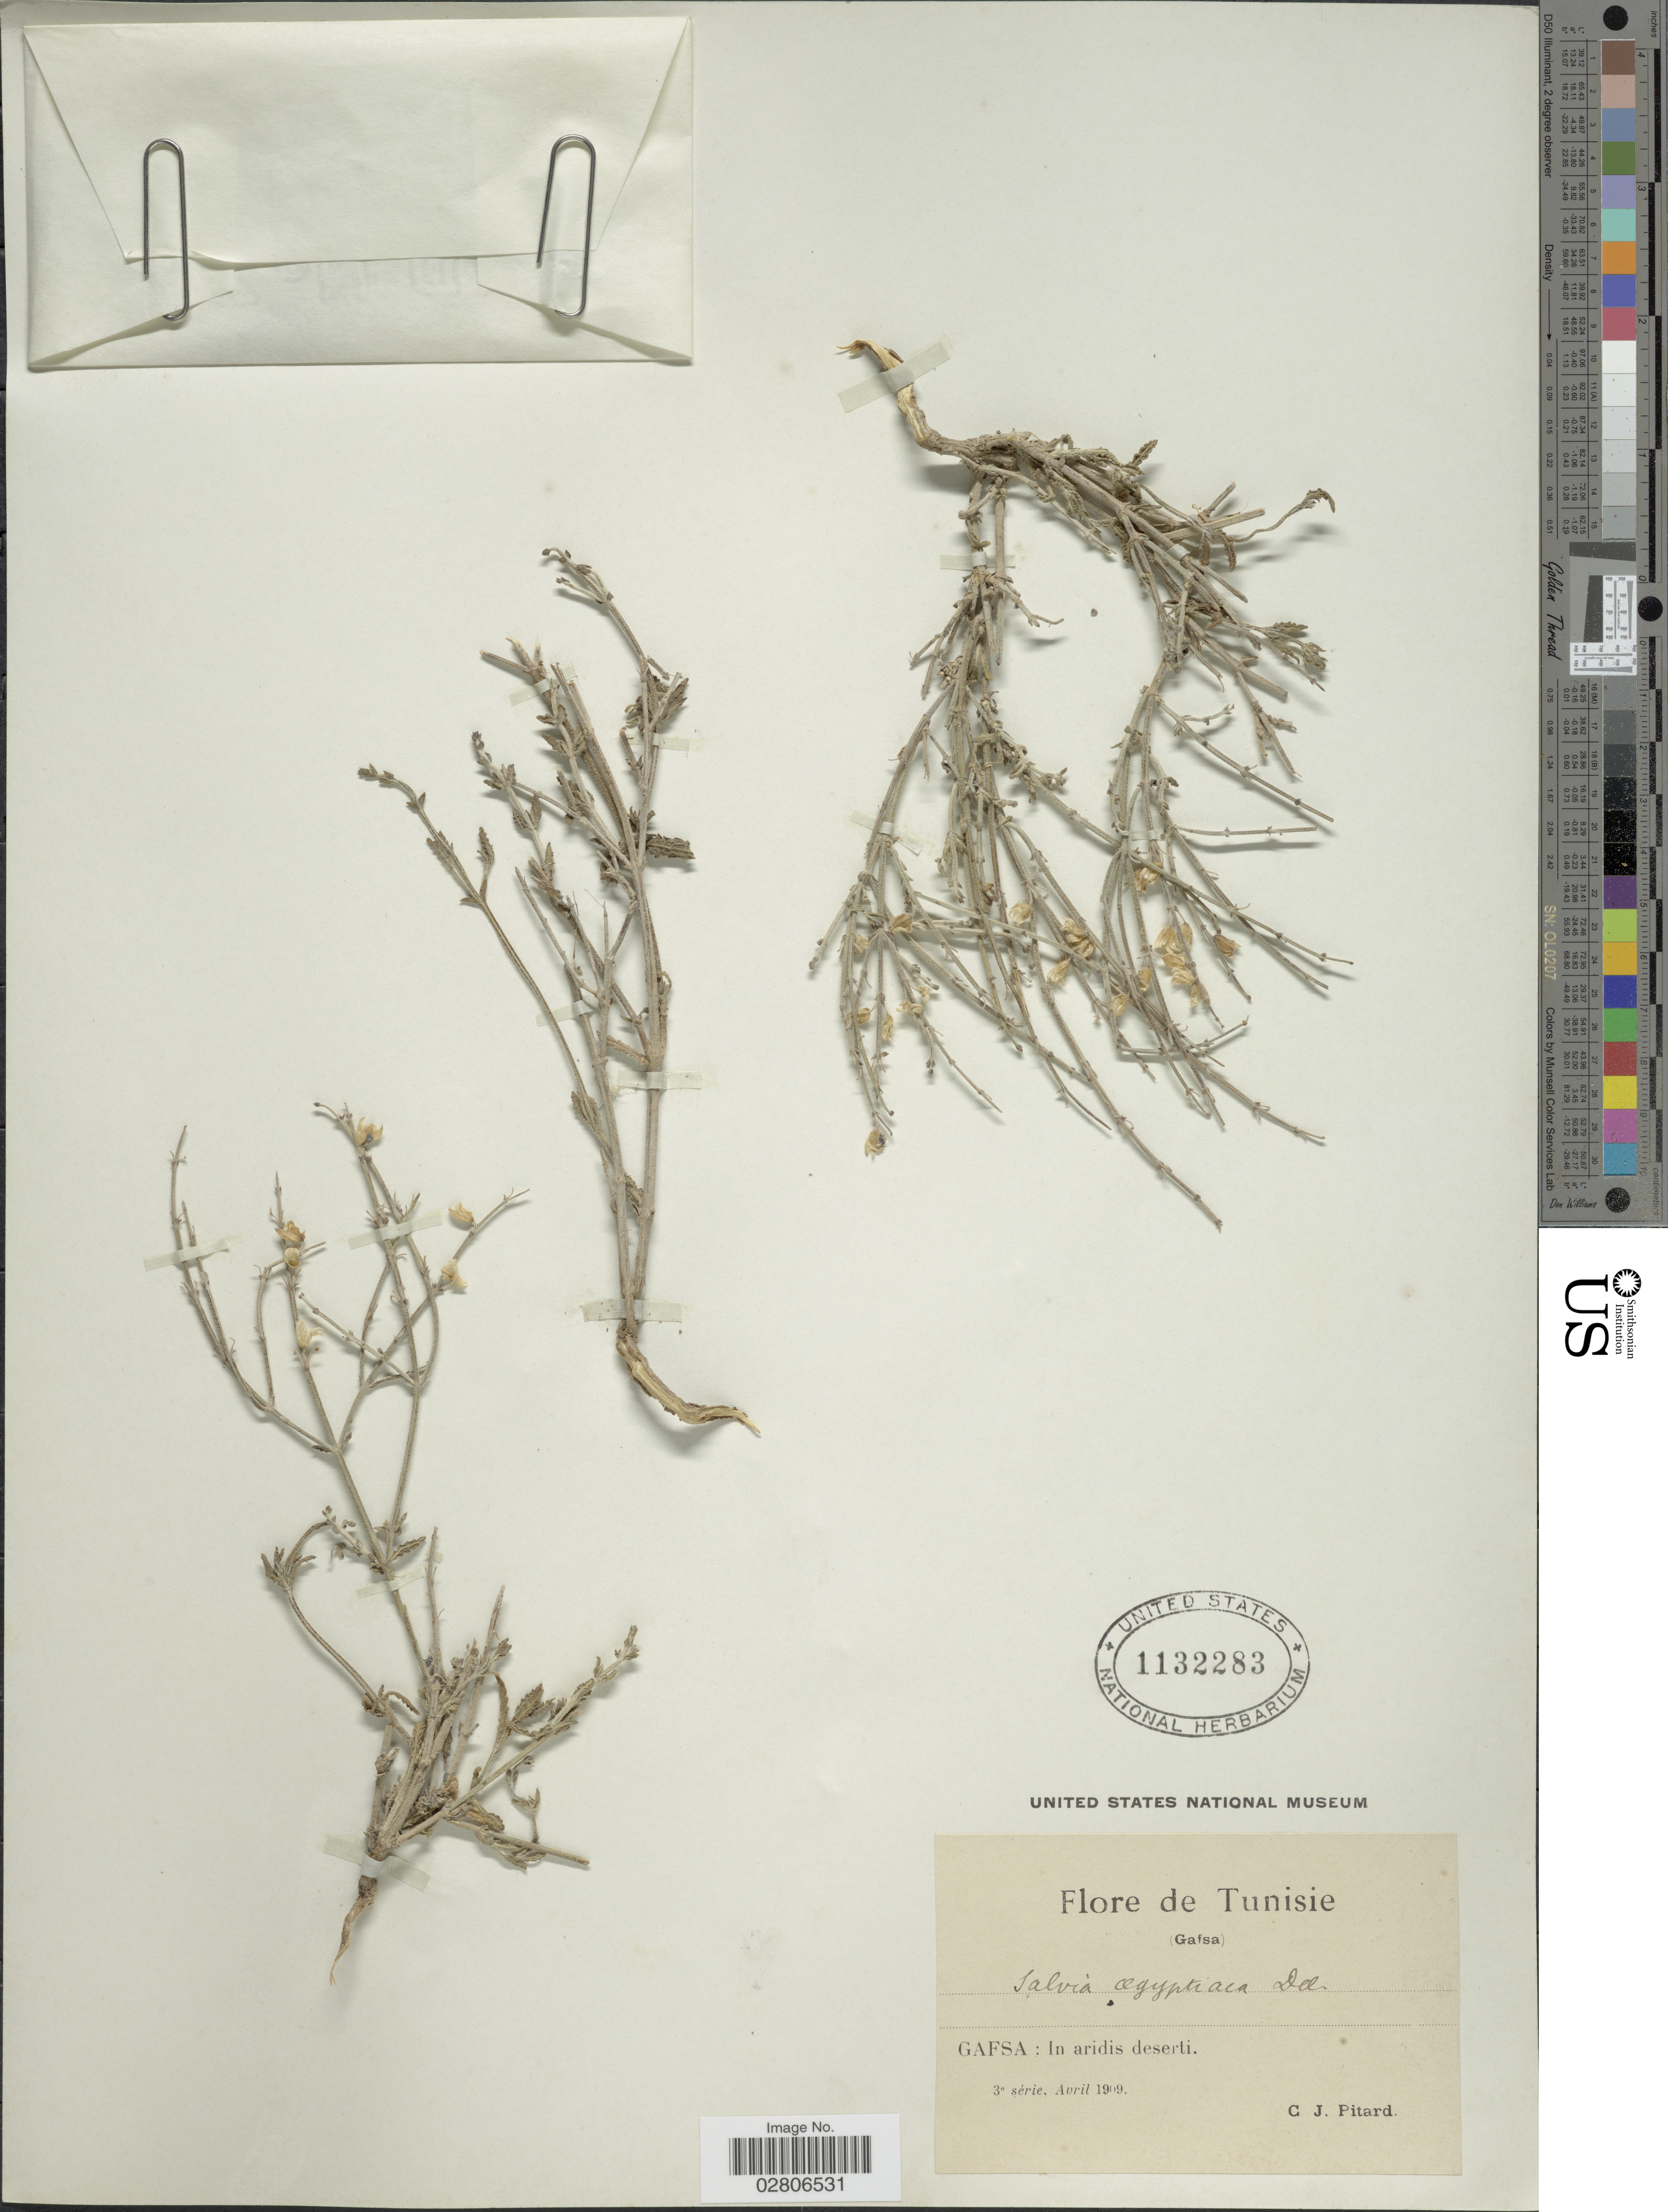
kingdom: Plantae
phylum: Tracheophyta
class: Magnoliopsida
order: Lamiales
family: Lamiaceae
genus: Salvia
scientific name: Salvia aegyptiaca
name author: L.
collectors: C. Pitard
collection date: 1909-04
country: Tunisia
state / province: Gafsa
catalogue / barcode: US 1132283